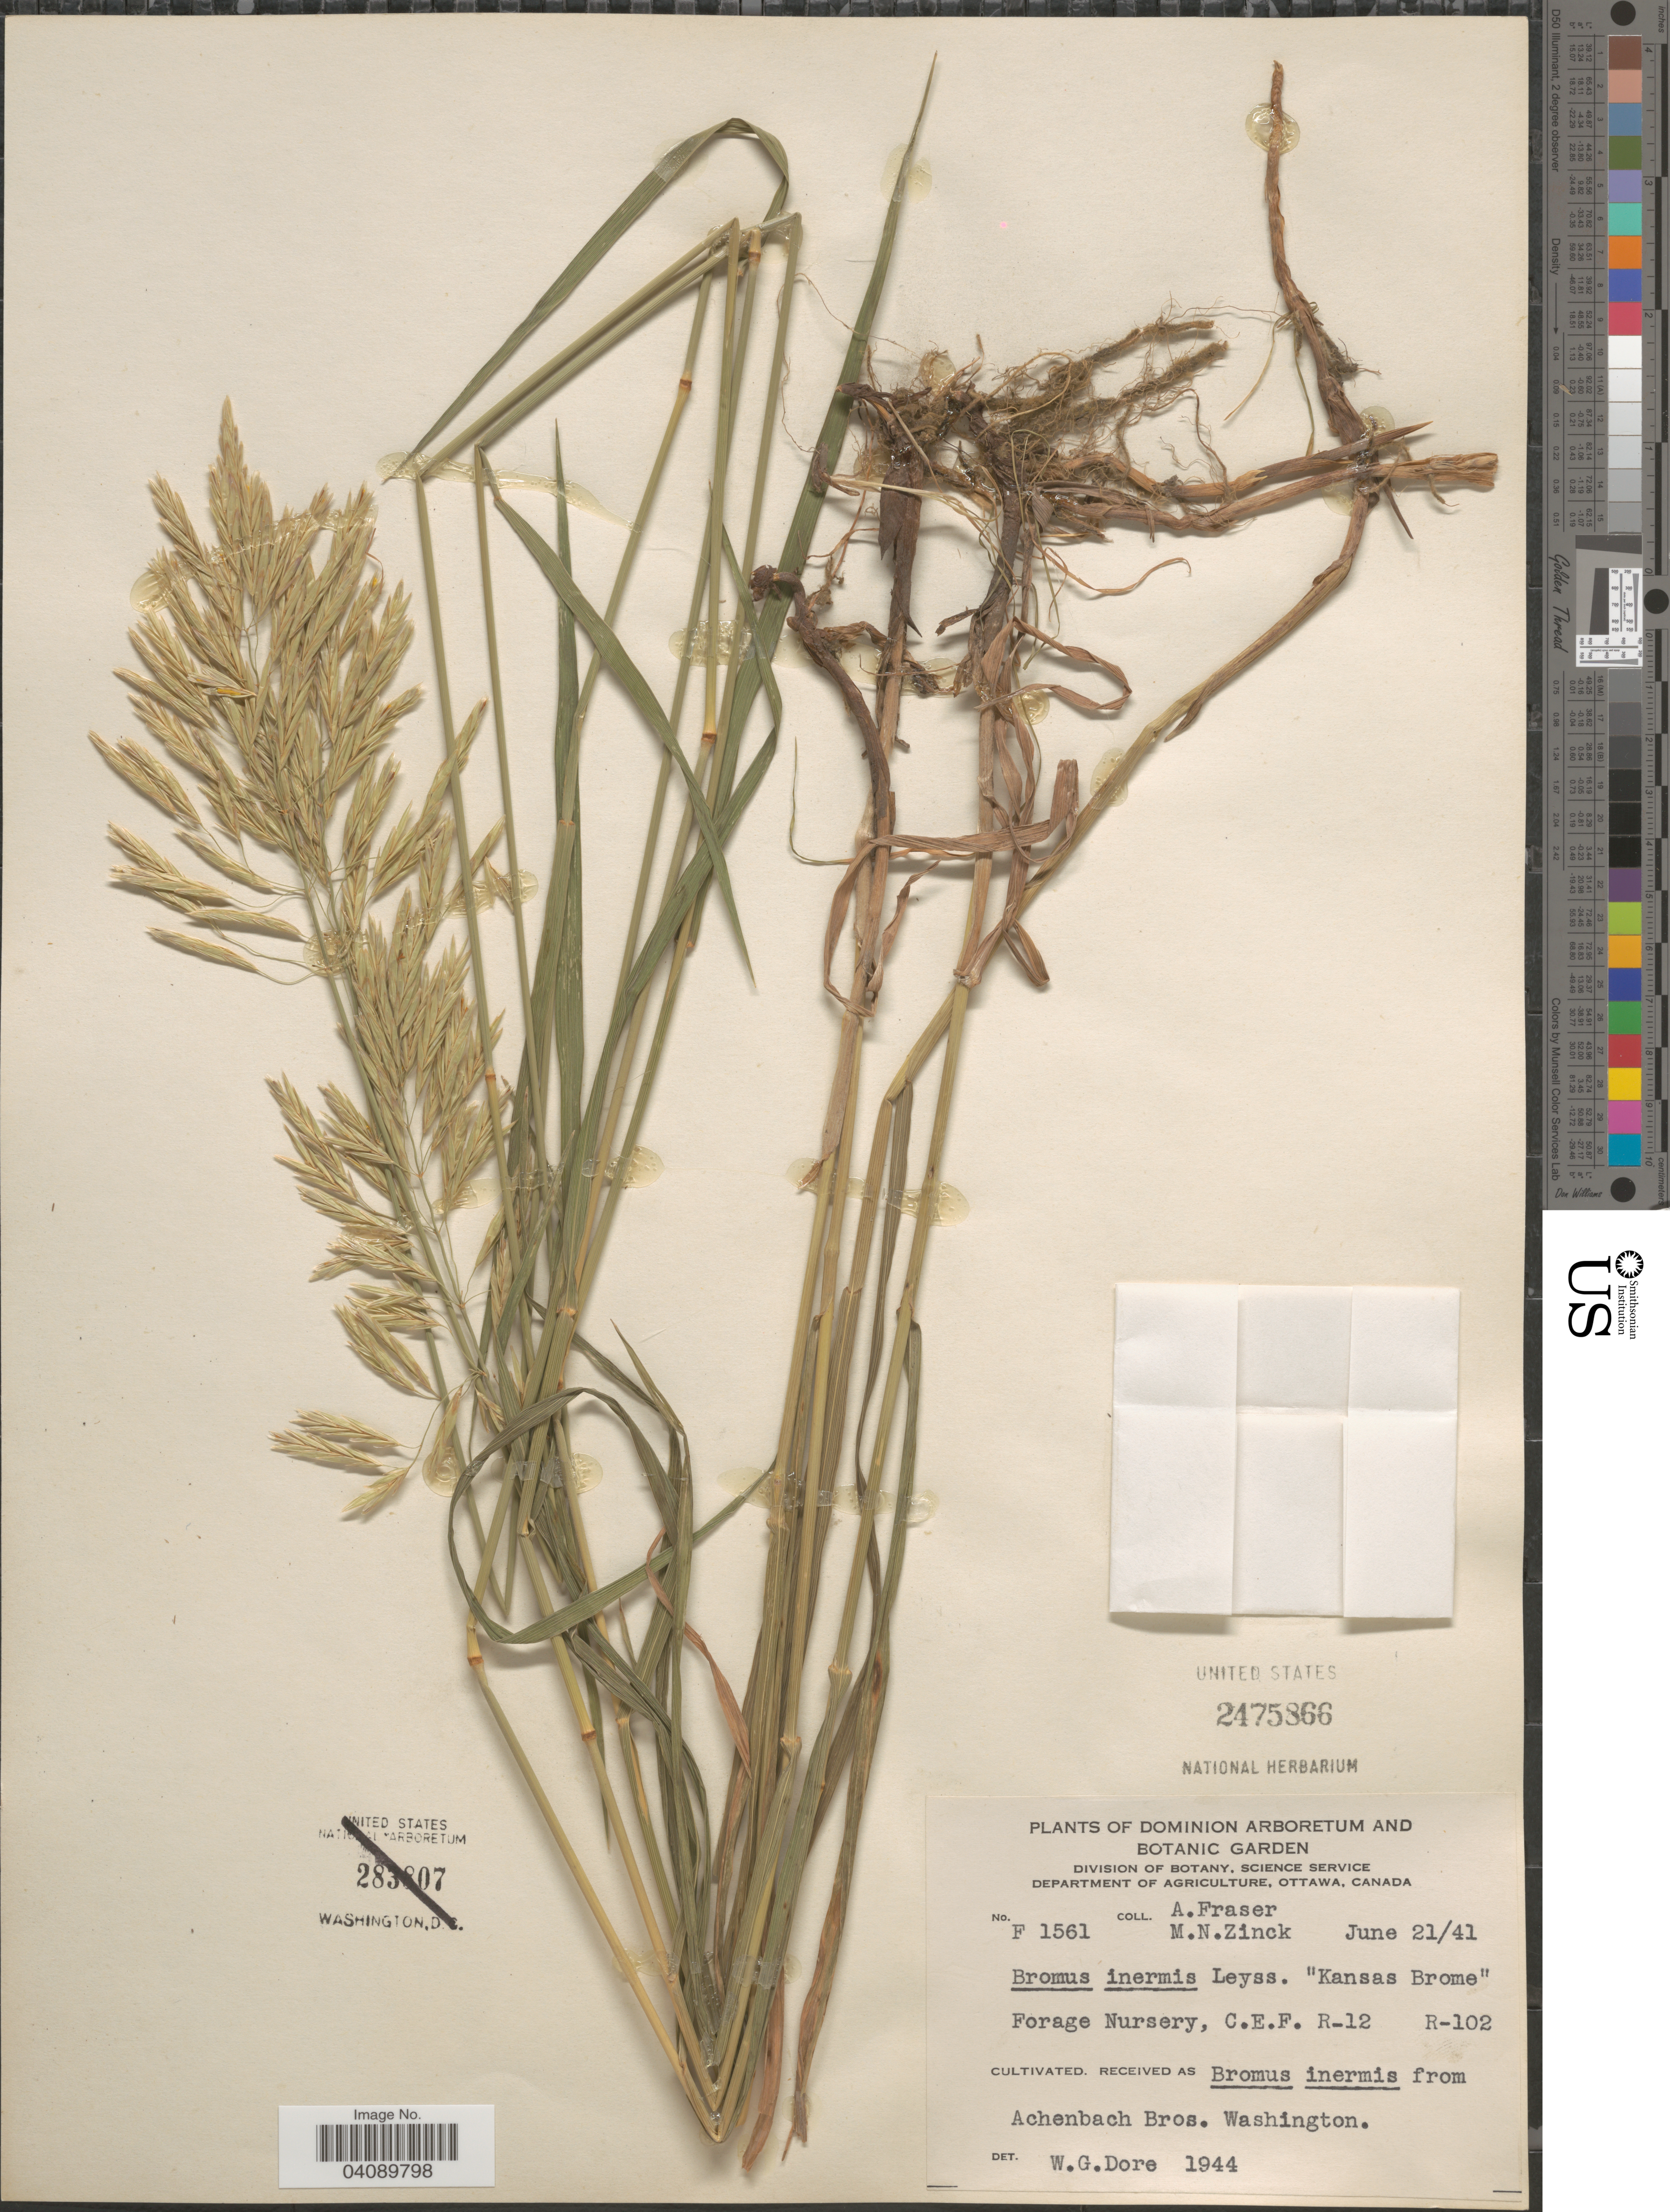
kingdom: Plantae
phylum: Tracheophyta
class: Liliopsida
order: Poales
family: Poaceae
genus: Bromus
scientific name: Bromus inermis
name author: Leyss.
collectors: A. Fraser & M. Zinck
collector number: F1561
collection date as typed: Transcribed d/m/y: 21/6/41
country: Canada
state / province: Ontario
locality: Dominion Arboretum and Botanic Garden. Forage Nursery, C.E.F. R-12 R-102.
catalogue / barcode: US 2475866